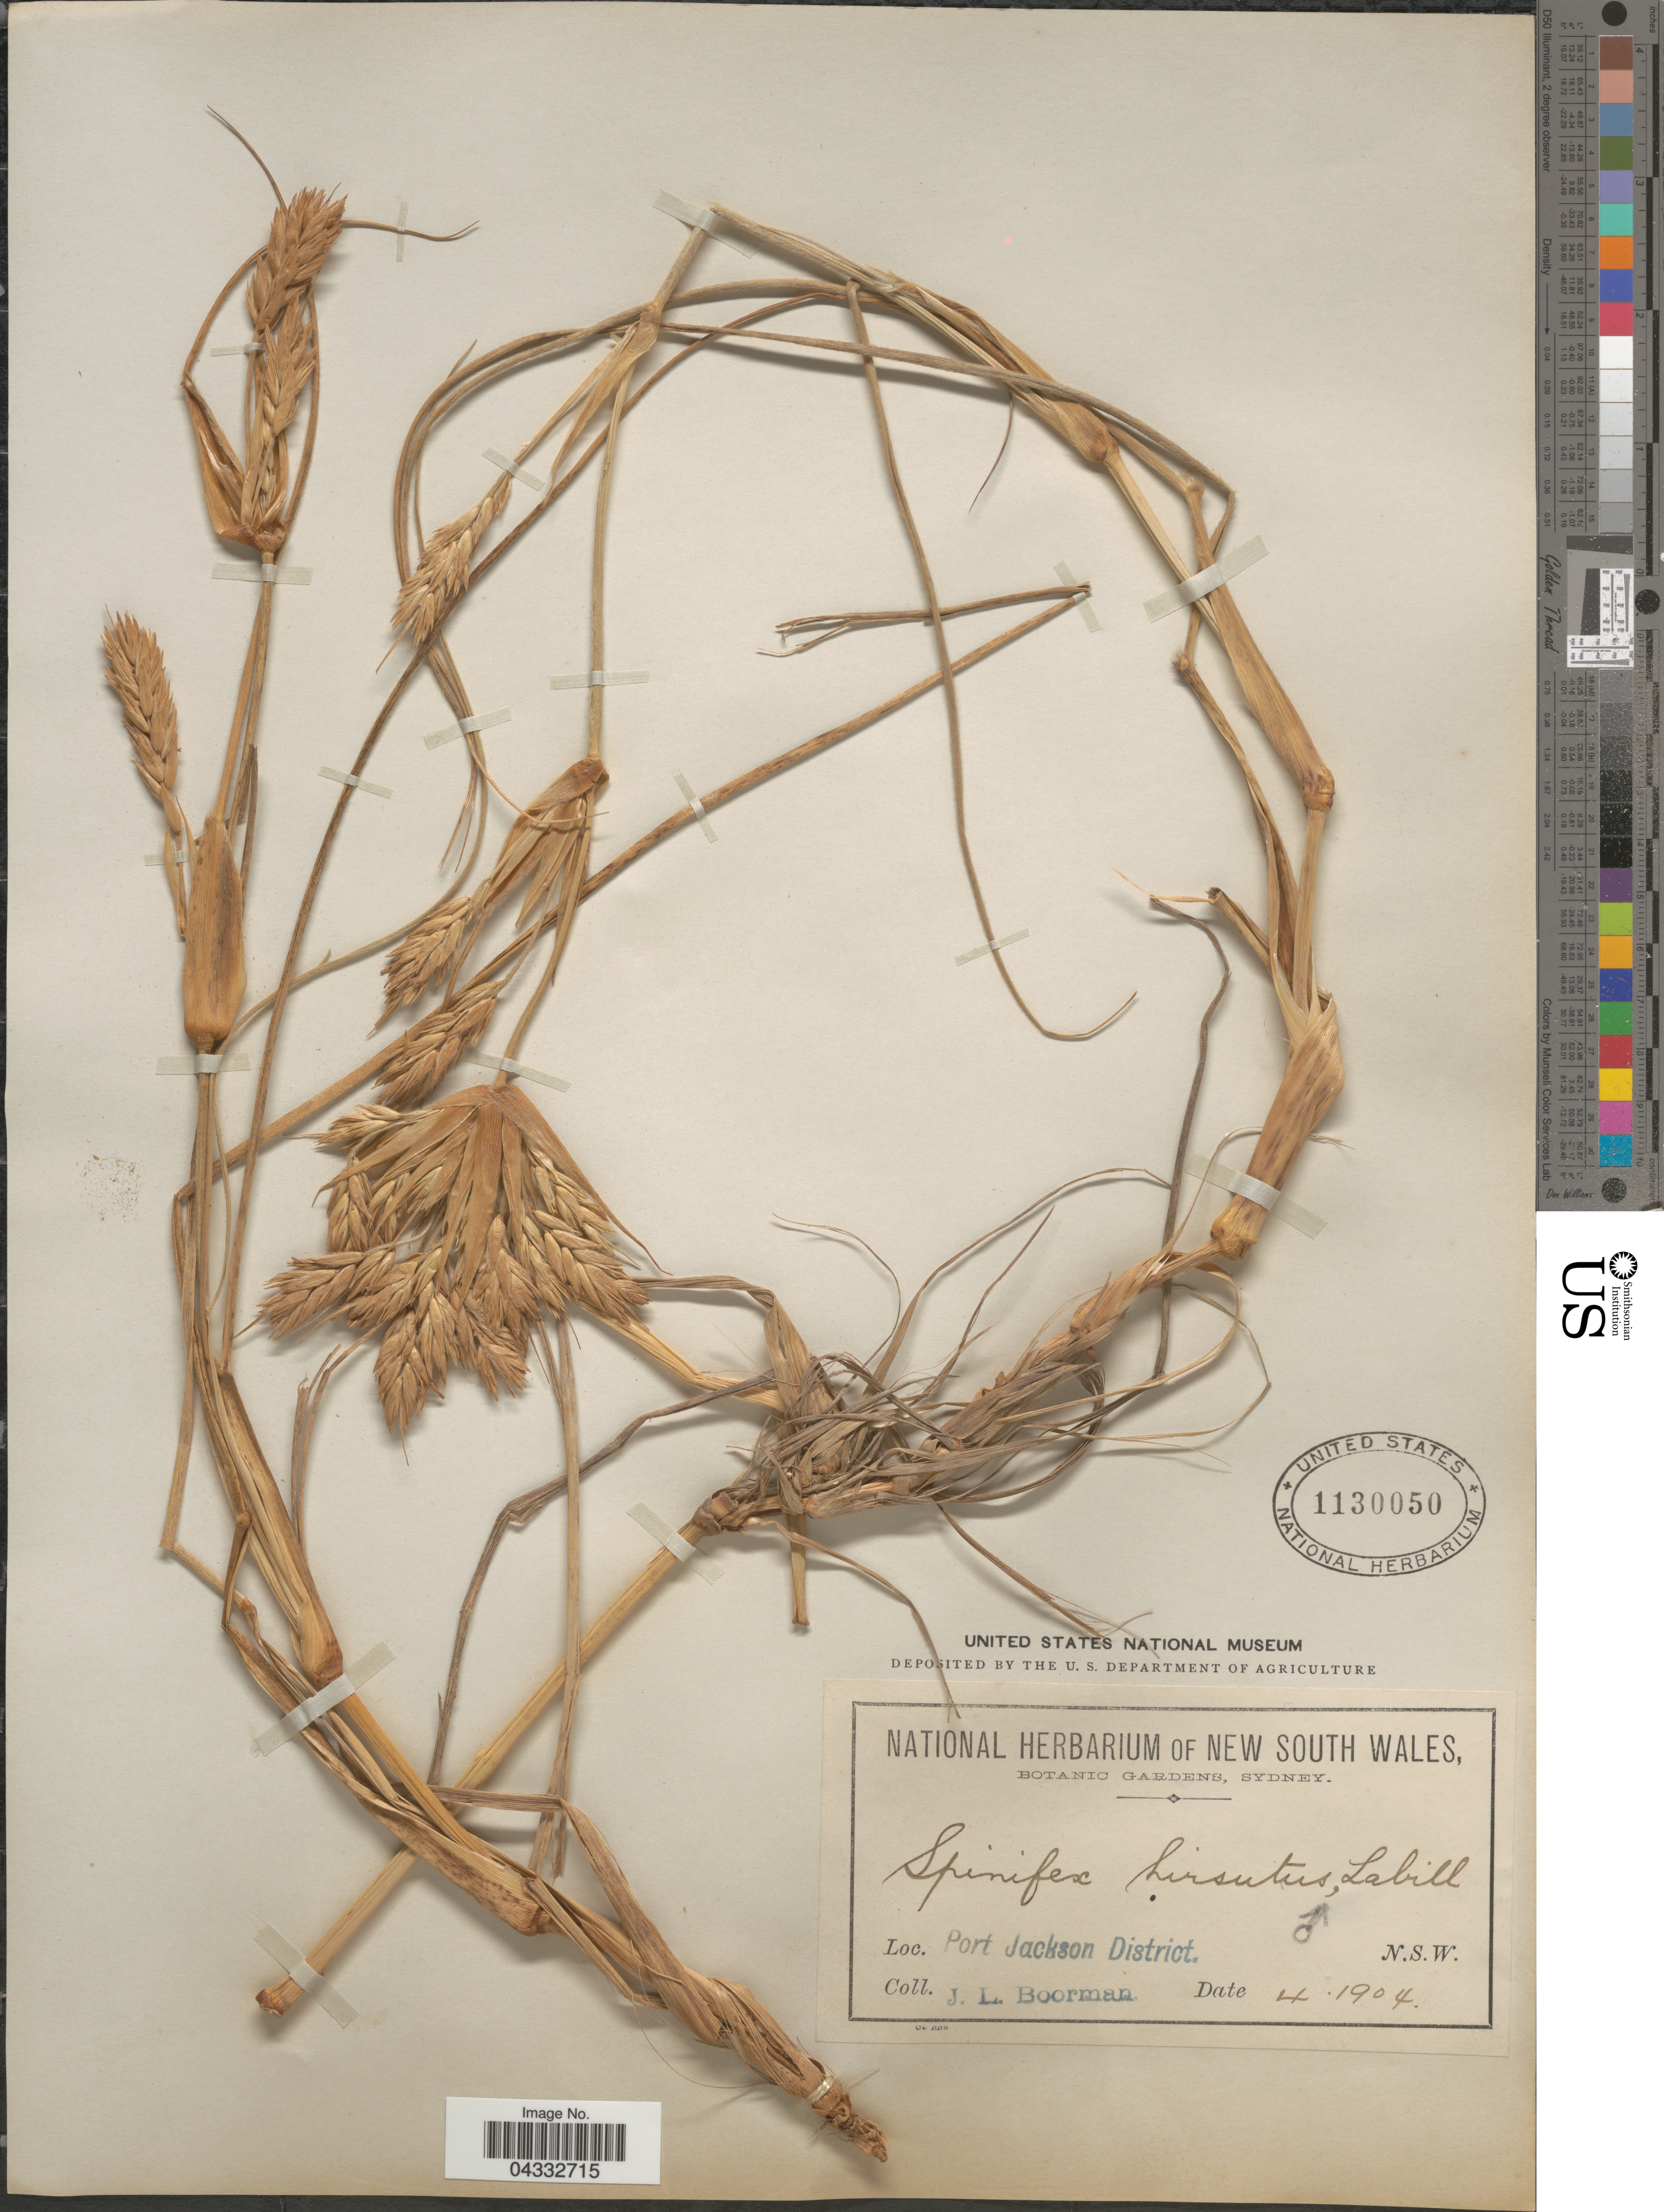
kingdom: Plantae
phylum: Tracheophyta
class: Liliopsida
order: Poales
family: Poaceae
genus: Spinifex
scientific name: Spinifex hirsutus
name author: Labill.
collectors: J. Boorman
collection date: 1904-04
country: Australia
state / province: New South Wales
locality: Port Jackson District.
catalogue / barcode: US 1130050